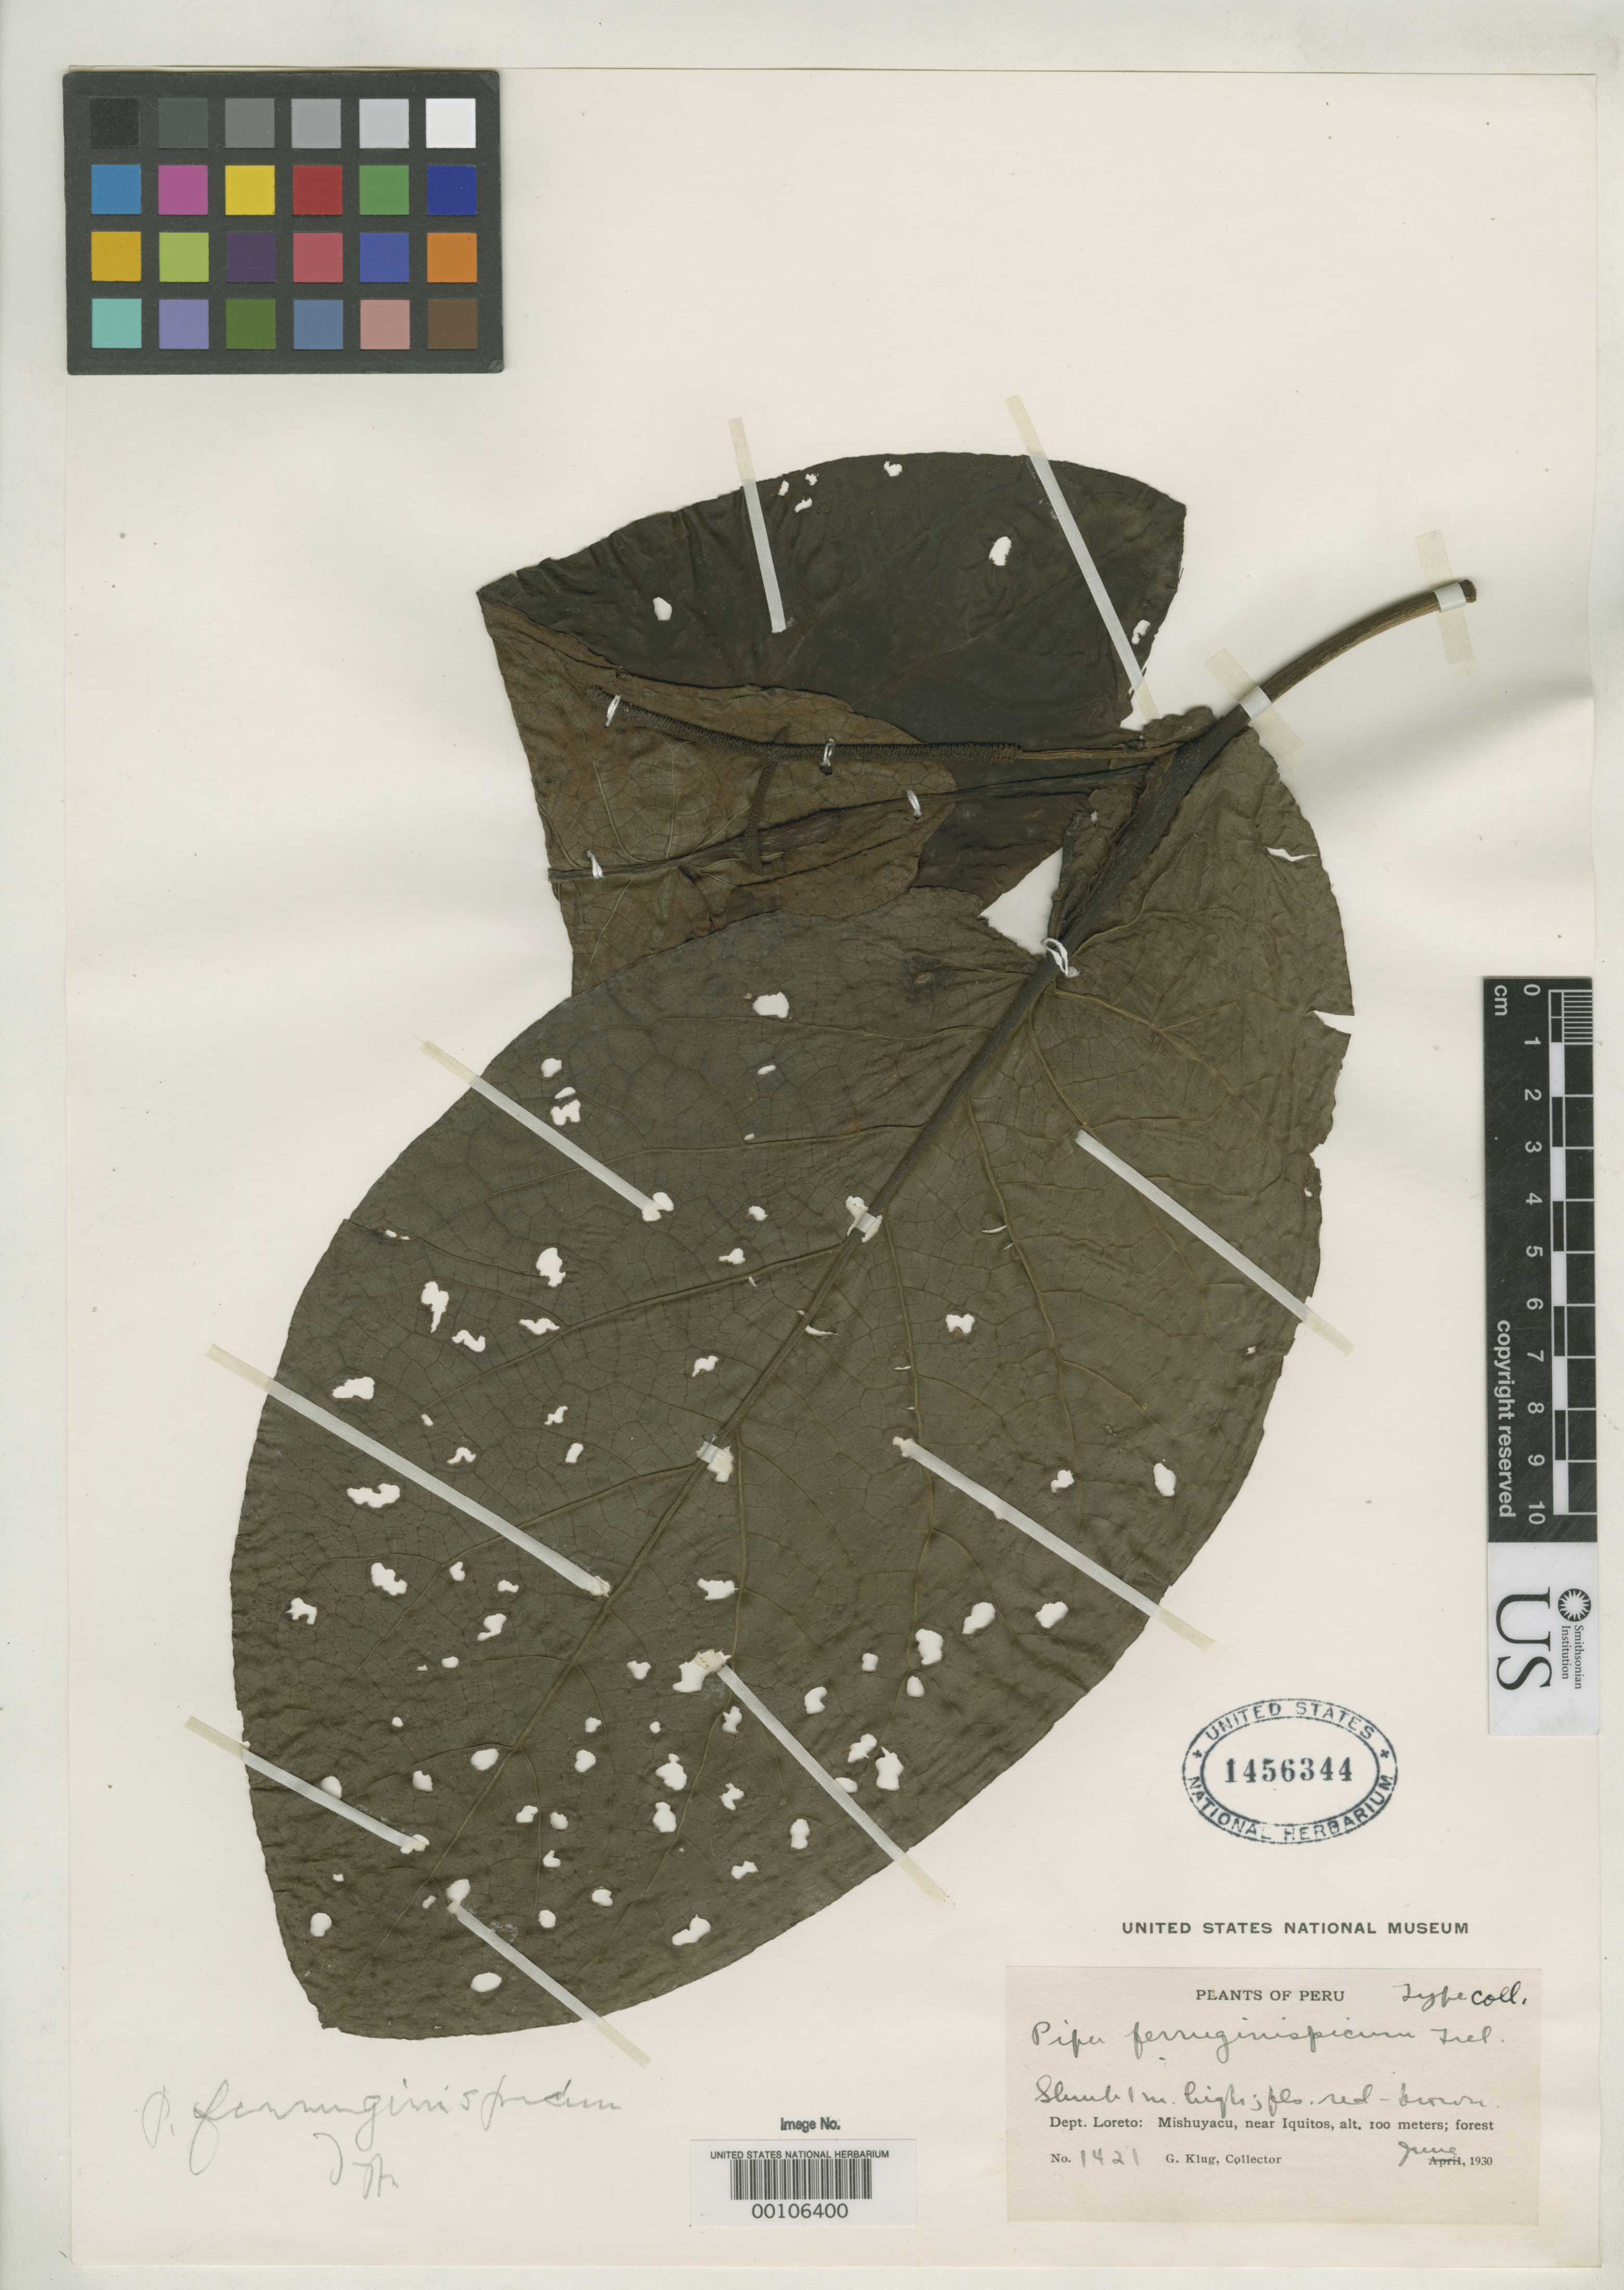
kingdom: Plantae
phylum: Tracheophyta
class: Magnoliopsida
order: Piperales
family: Piperaceae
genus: Piper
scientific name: Piper ferruginispicum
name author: Trel.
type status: Isotype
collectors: G. Klug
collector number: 1421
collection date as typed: Jun 1930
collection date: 1930-06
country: Peru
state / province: Loreto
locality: Mishuyacu, near Iquitos.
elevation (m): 100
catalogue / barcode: US 1456344